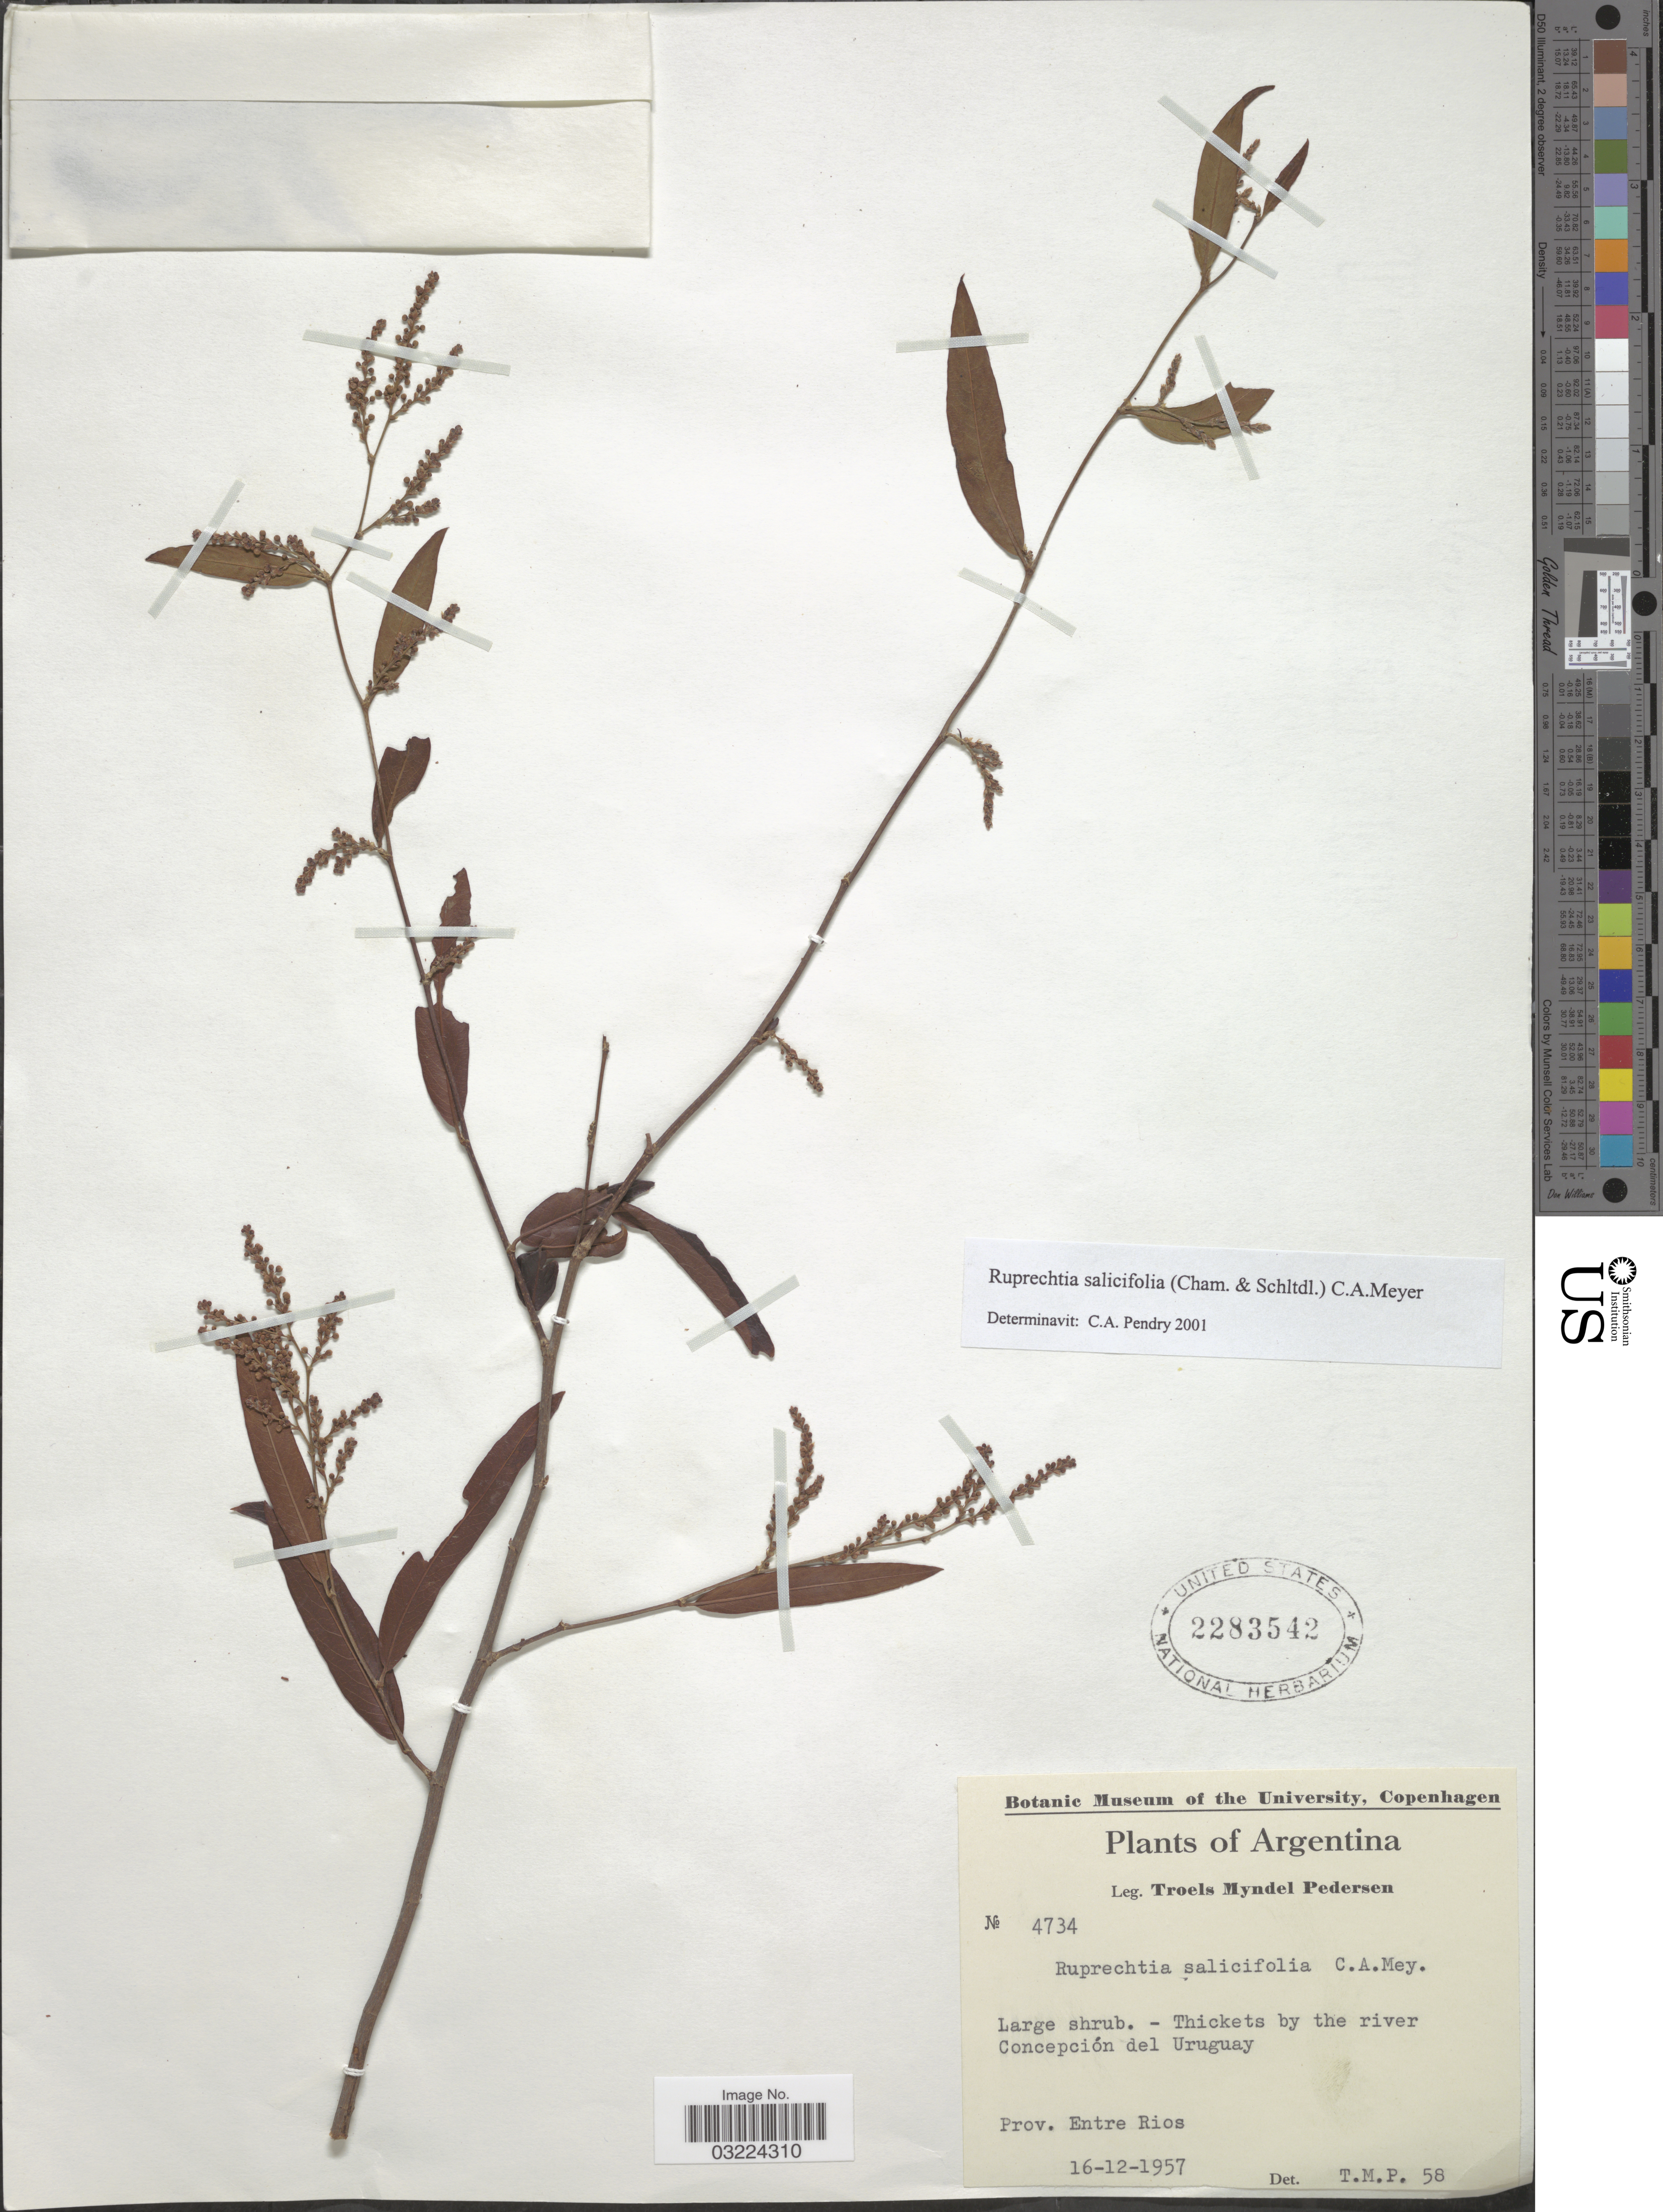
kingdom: Plantae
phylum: Tracheophyta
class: Magnoliopsida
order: Caryophyllales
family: Polygonaceae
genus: Ruprechtia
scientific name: Ruprechtia salicifolia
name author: (Cham. & Schltdl.) C.A. Mey.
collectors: T. Pederson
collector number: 4734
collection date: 1957-12-16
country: Argentina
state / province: Entre Rios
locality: Thickets by the river Concepción del Uruguay.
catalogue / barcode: US 2283542